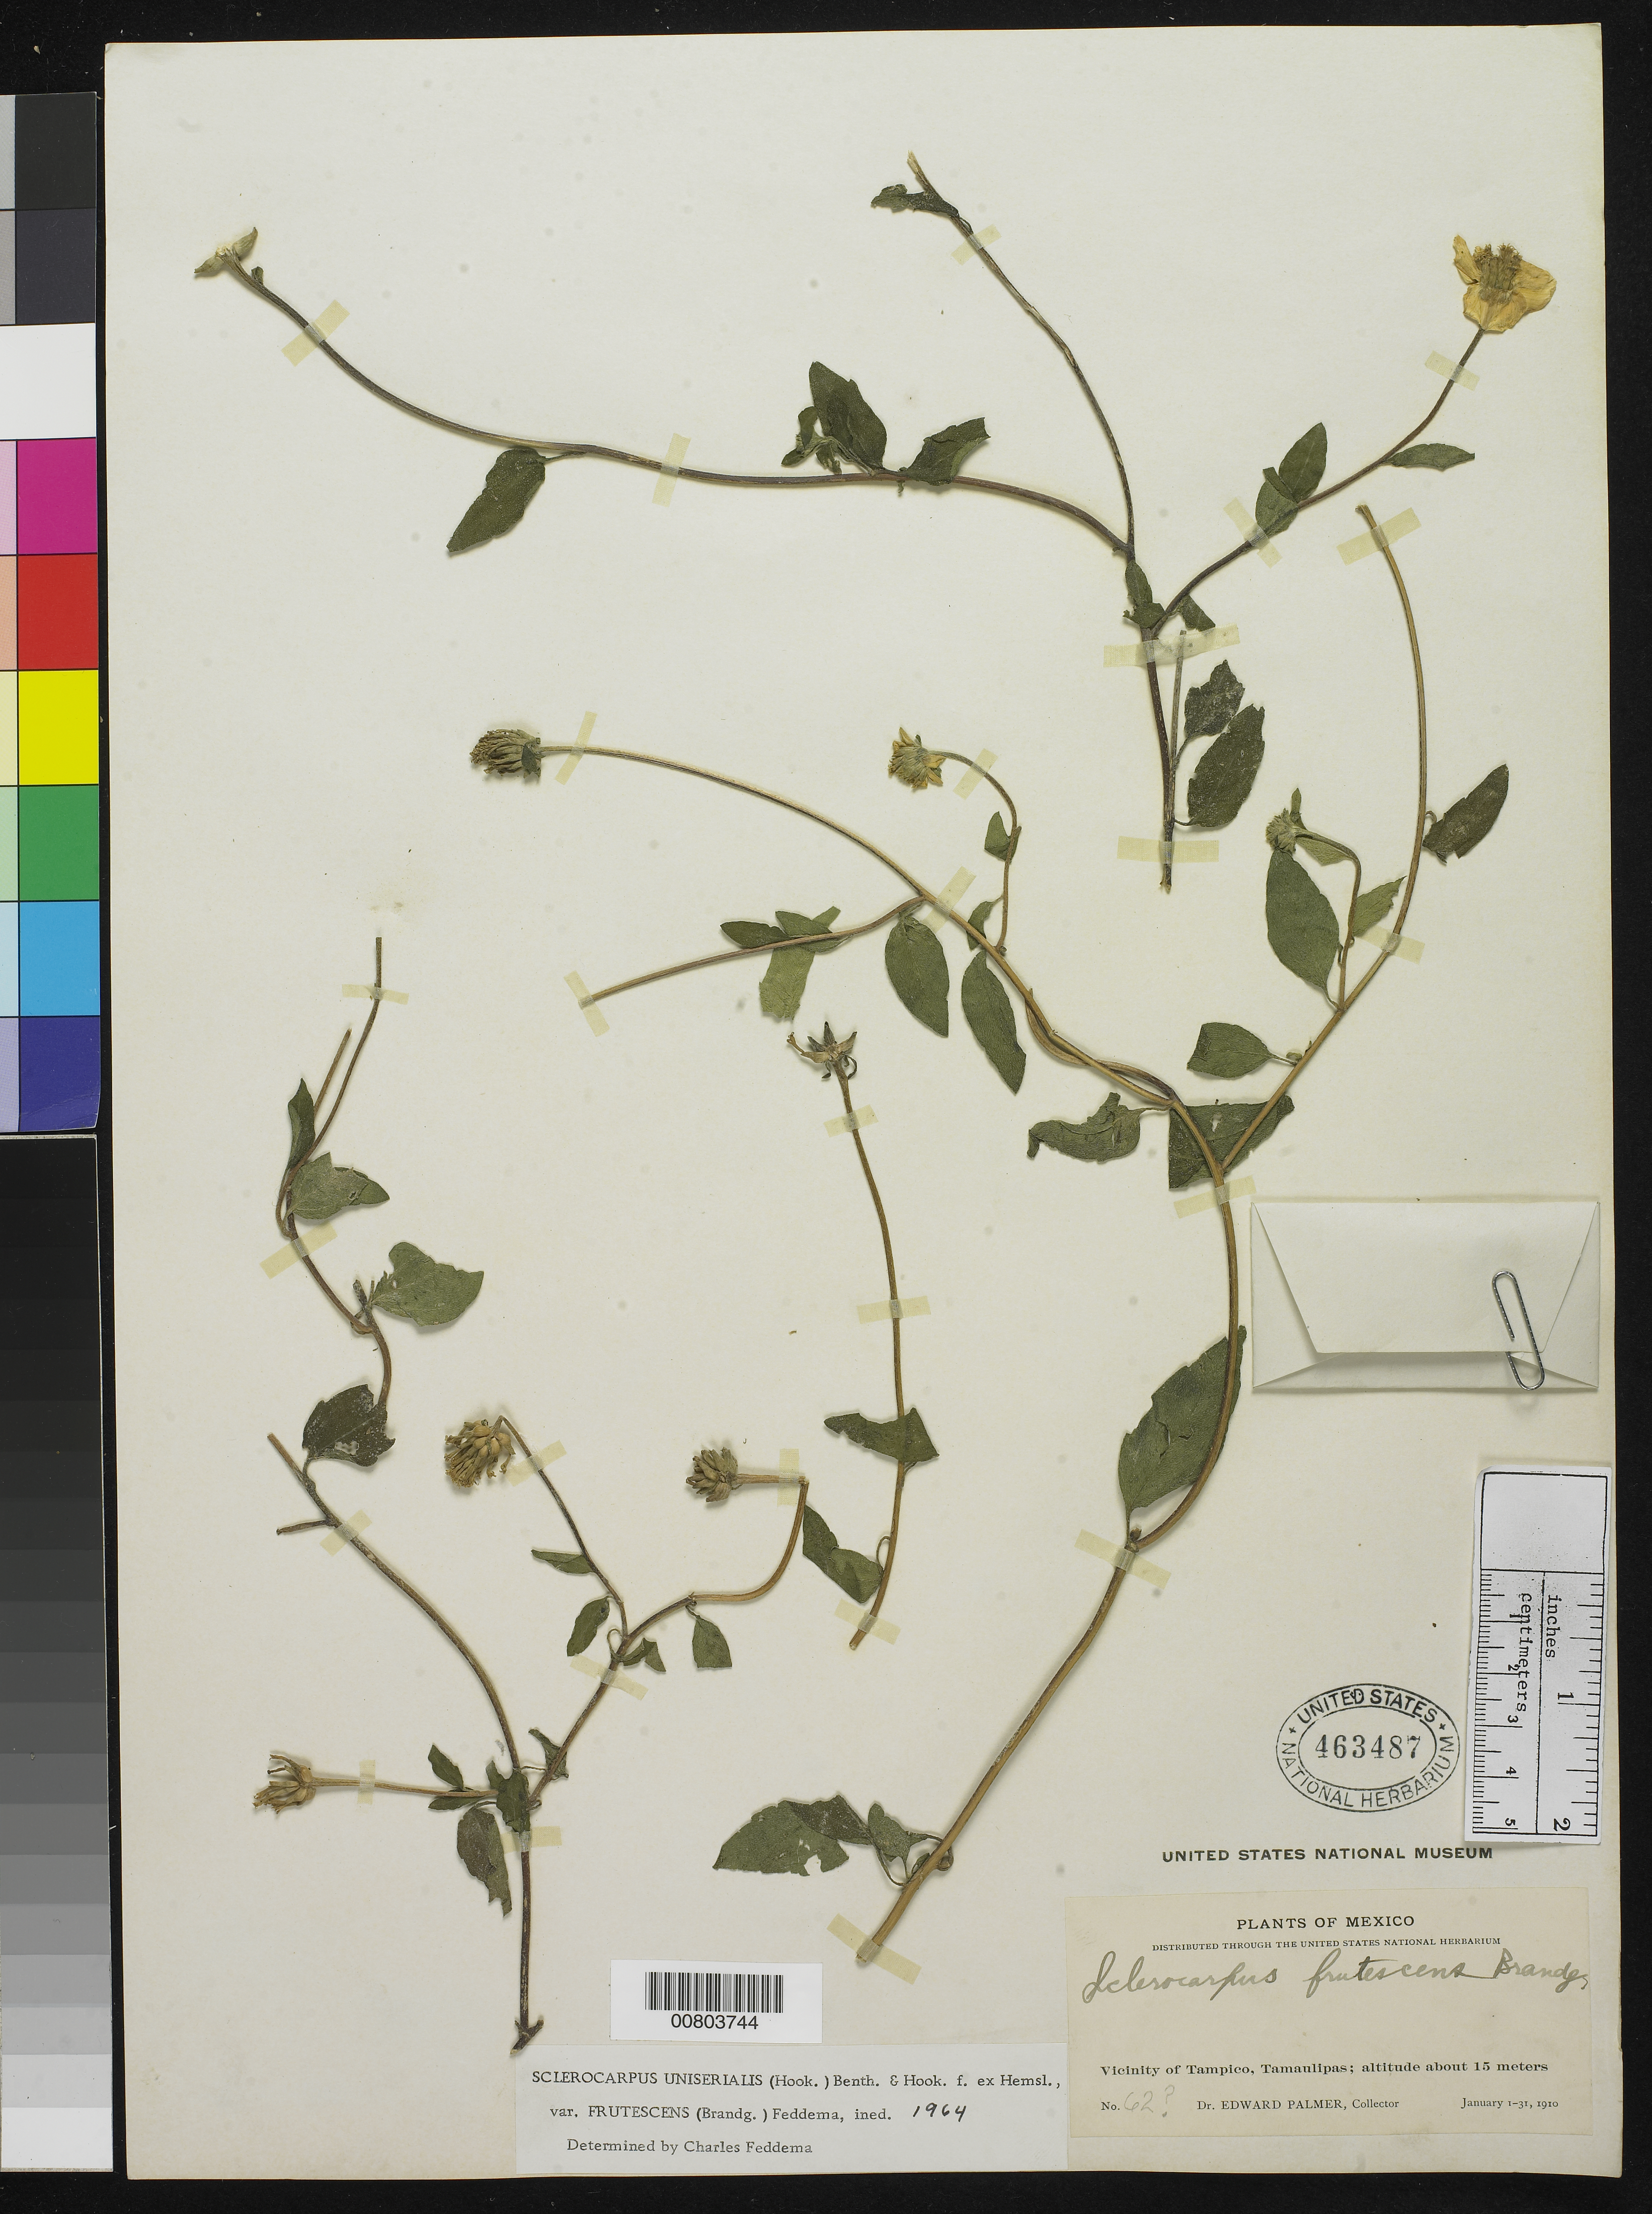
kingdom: Plantae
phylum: Tracheophyta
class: Magnoliopsida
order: Asterales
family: Asteraceae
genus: Sclerocarpus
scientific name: Sclerocarpus uniserialis var. frutescens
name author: (Brandegee) Feddema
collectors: E. Palmer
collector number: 62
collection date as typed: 01 Jan 1910 to 31 Jan 1910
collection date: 1910-01-01/1910-01-31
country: Mexico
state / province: Tamaulipas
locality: Vicinity of Tampico, Tamaulipas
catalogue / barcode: US 463487